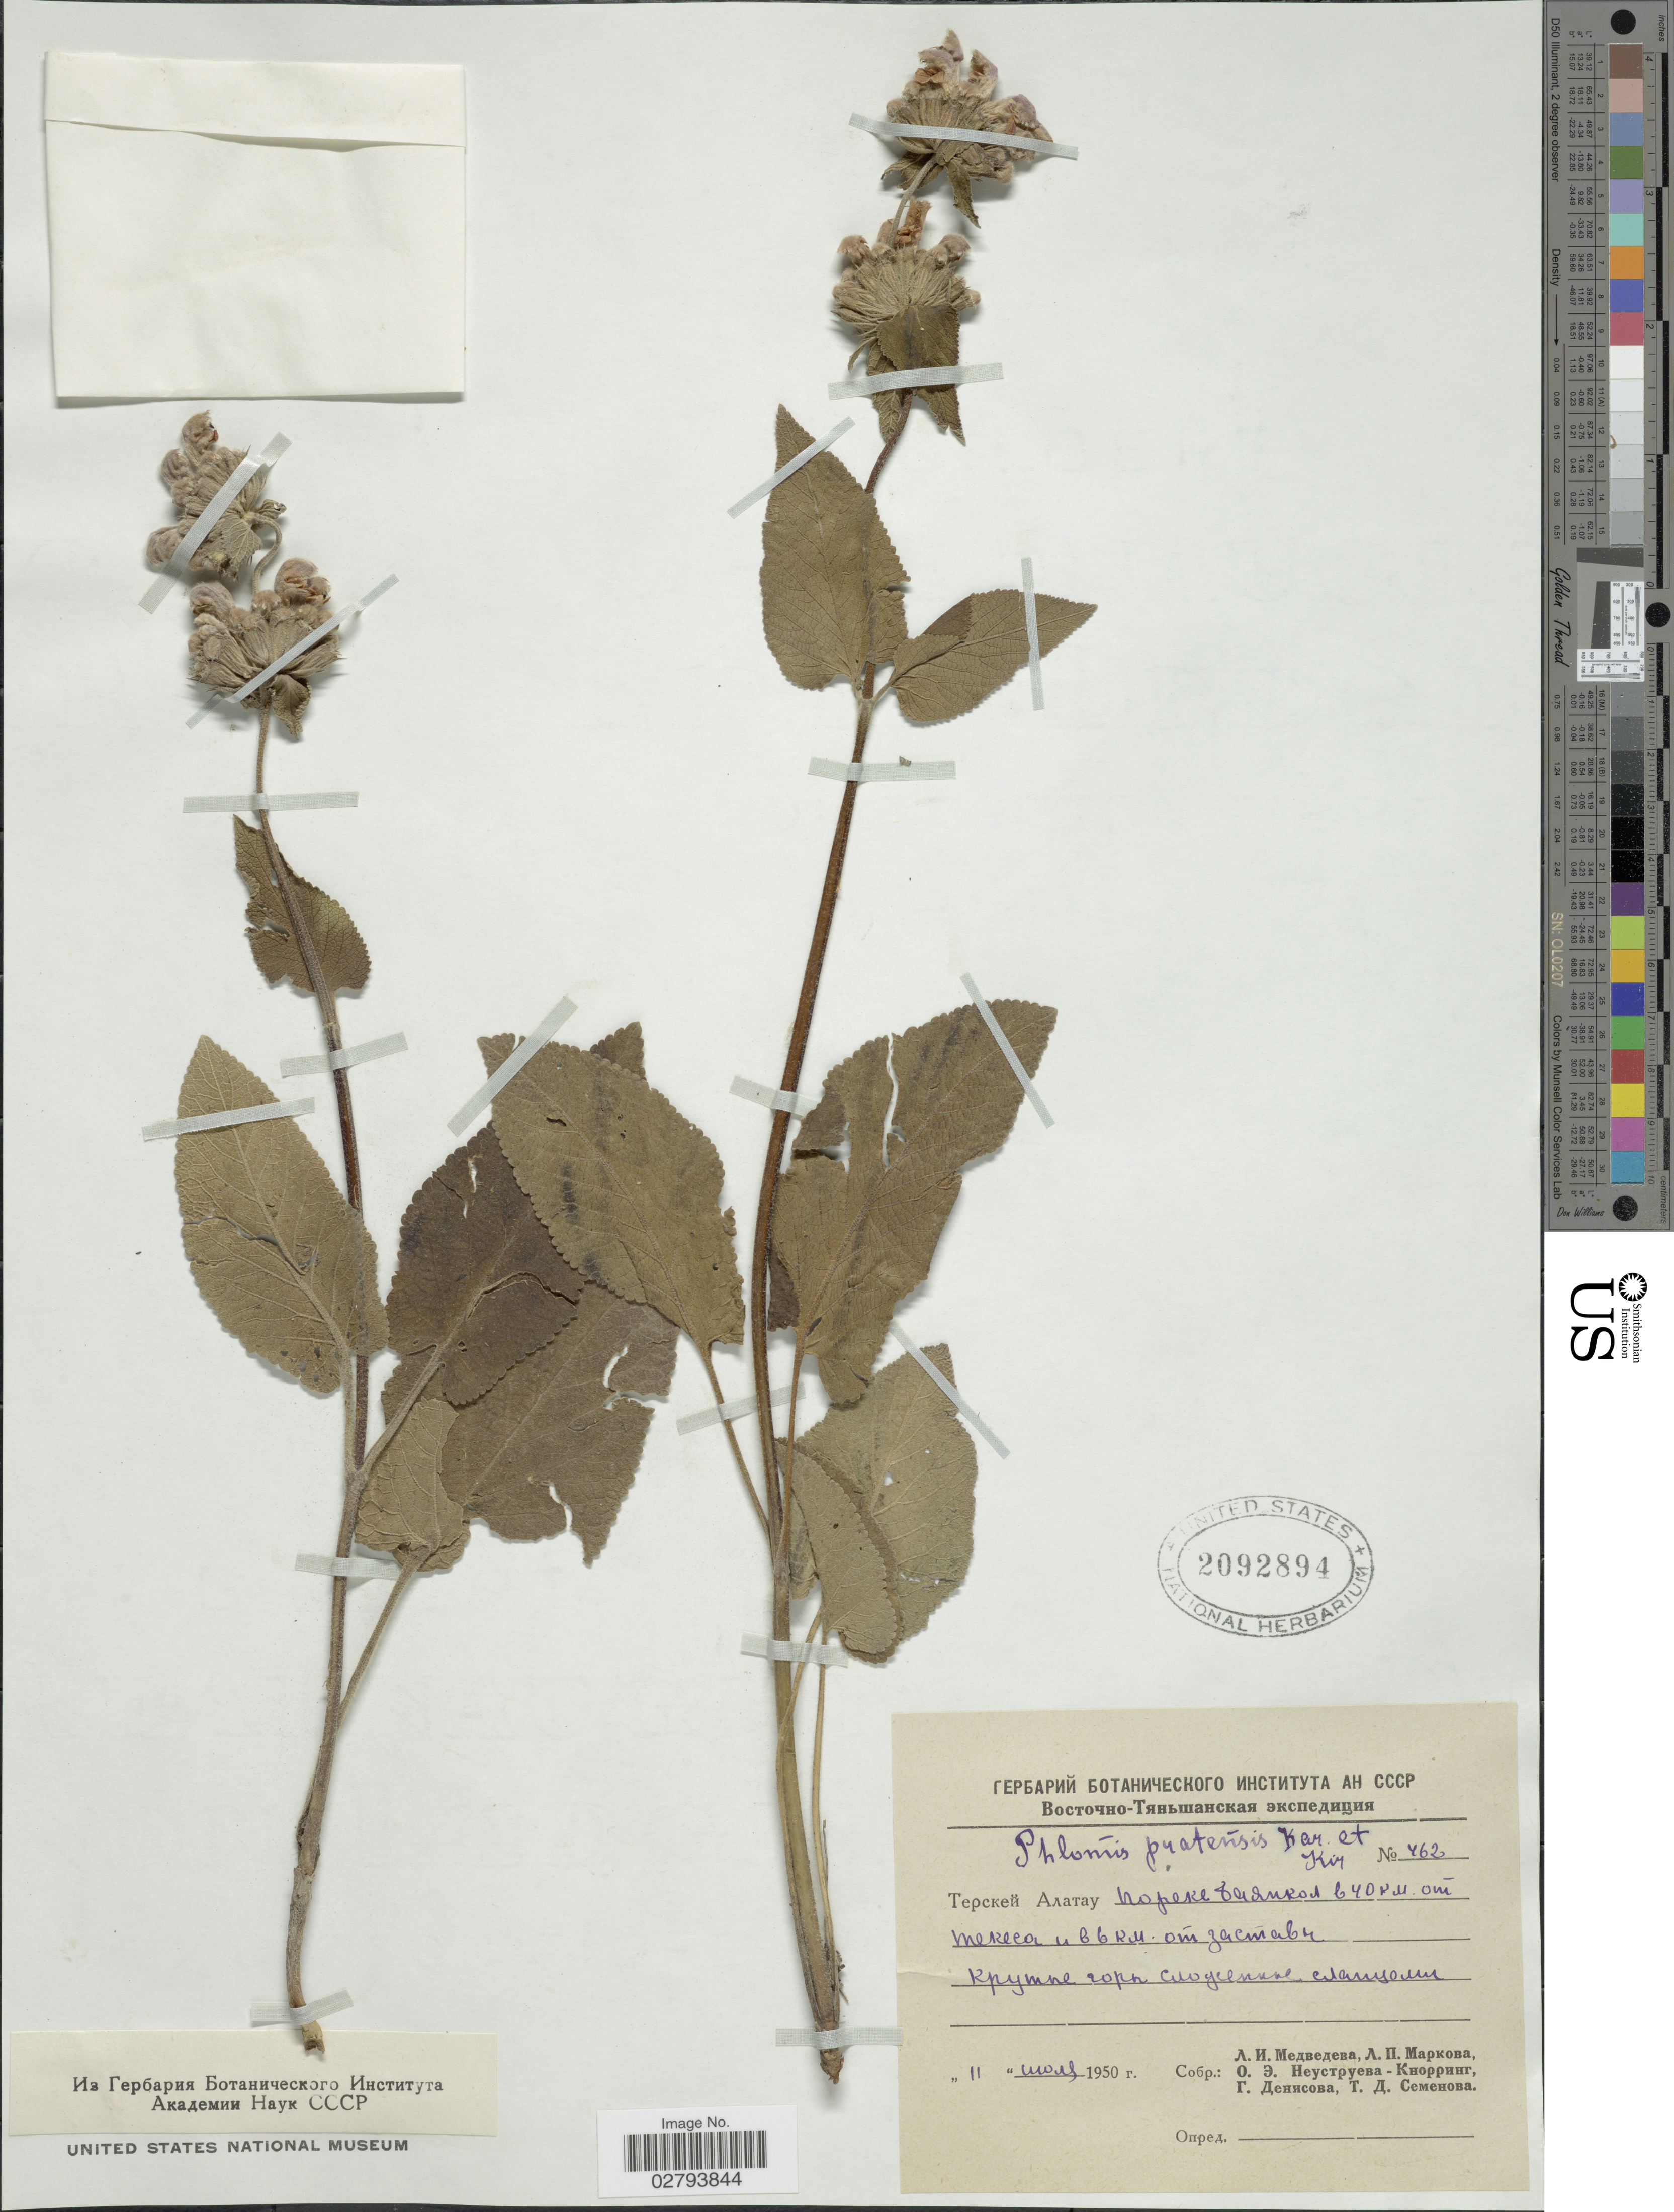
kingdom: Plantae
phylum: Tracheophyta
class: Magnoliopsida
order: Lamiales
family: Lamiaceae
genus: Phlomoides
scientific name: Phlomoides pratensis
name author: (Kar. & Kir.) Adylov et al.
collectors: Collector illegible, Collector illegible, Collector illegible, Collector illegible & Collector illegible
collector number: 462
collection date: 1950-05-11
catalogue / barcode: US 2092894